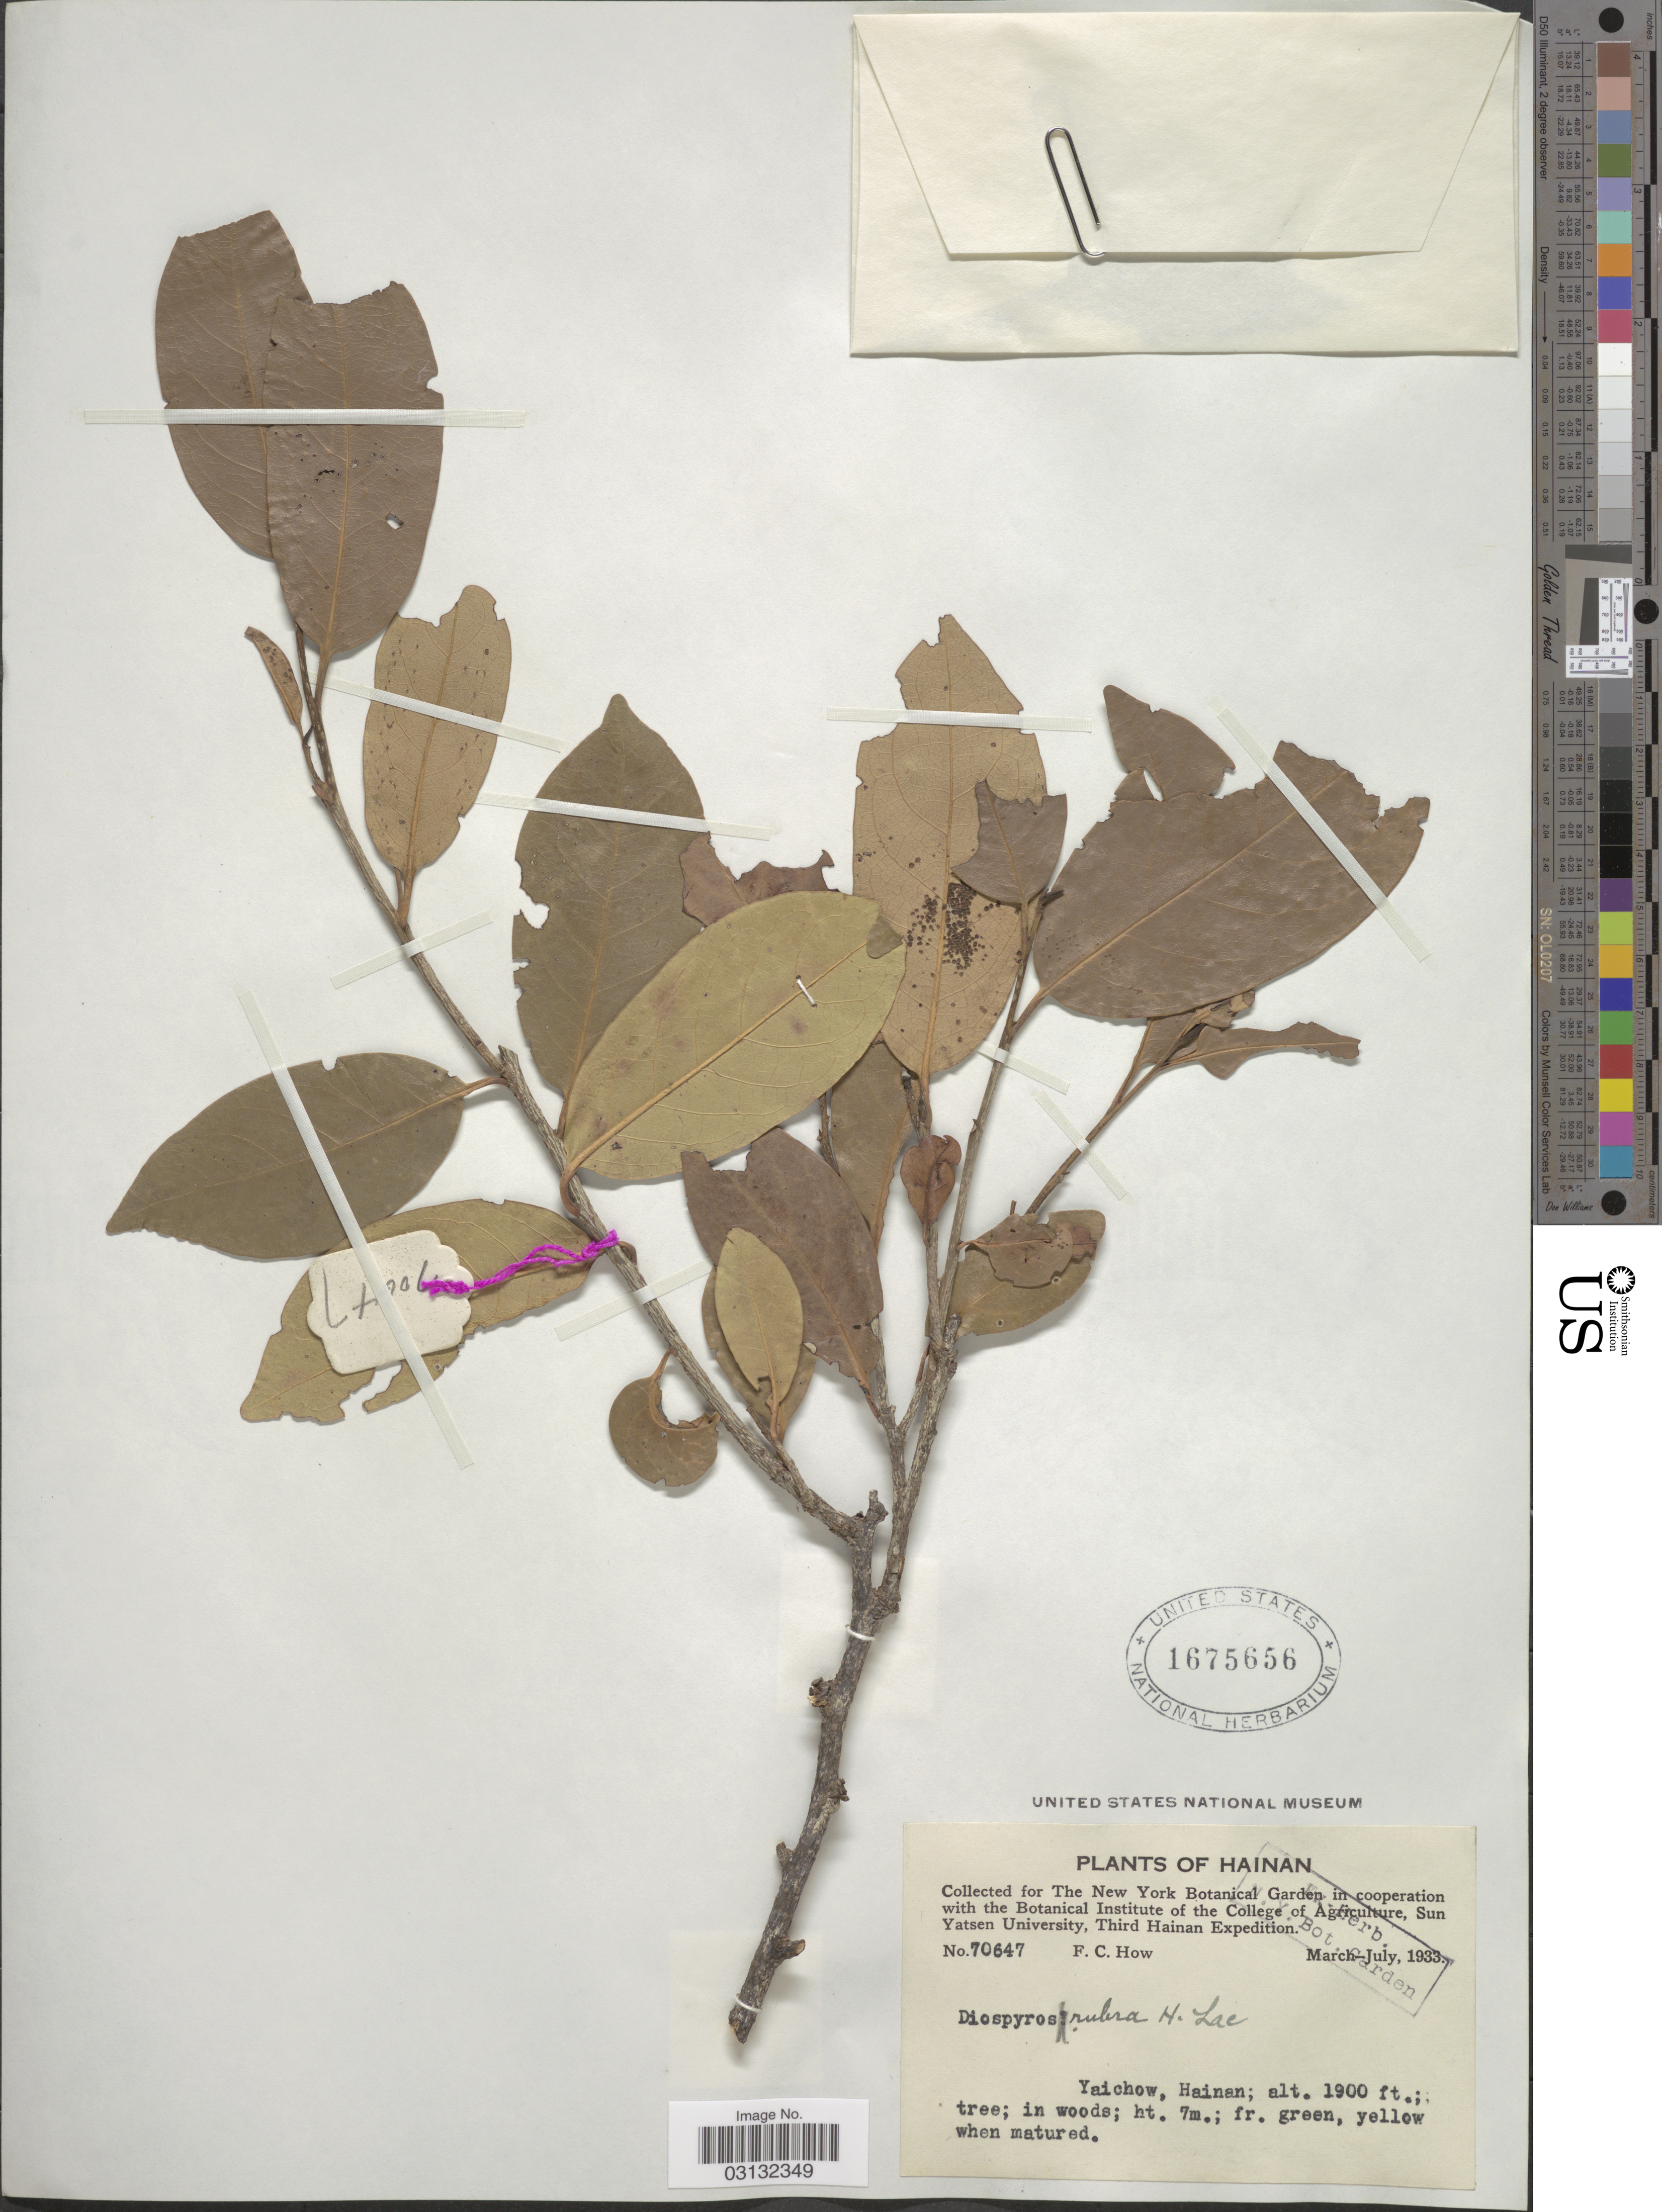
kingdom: Plantae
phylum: Tracheophyta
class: Magnoliopsida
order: Ericales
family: Ebenaceae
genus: Diospyros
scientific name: Diospyros rubra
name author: Lecomte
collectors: F. C. How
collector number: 70647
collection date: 1933-03/1933-07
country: China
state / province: Hainan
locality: Yaichow.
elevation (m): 579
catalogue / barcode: US 1675656